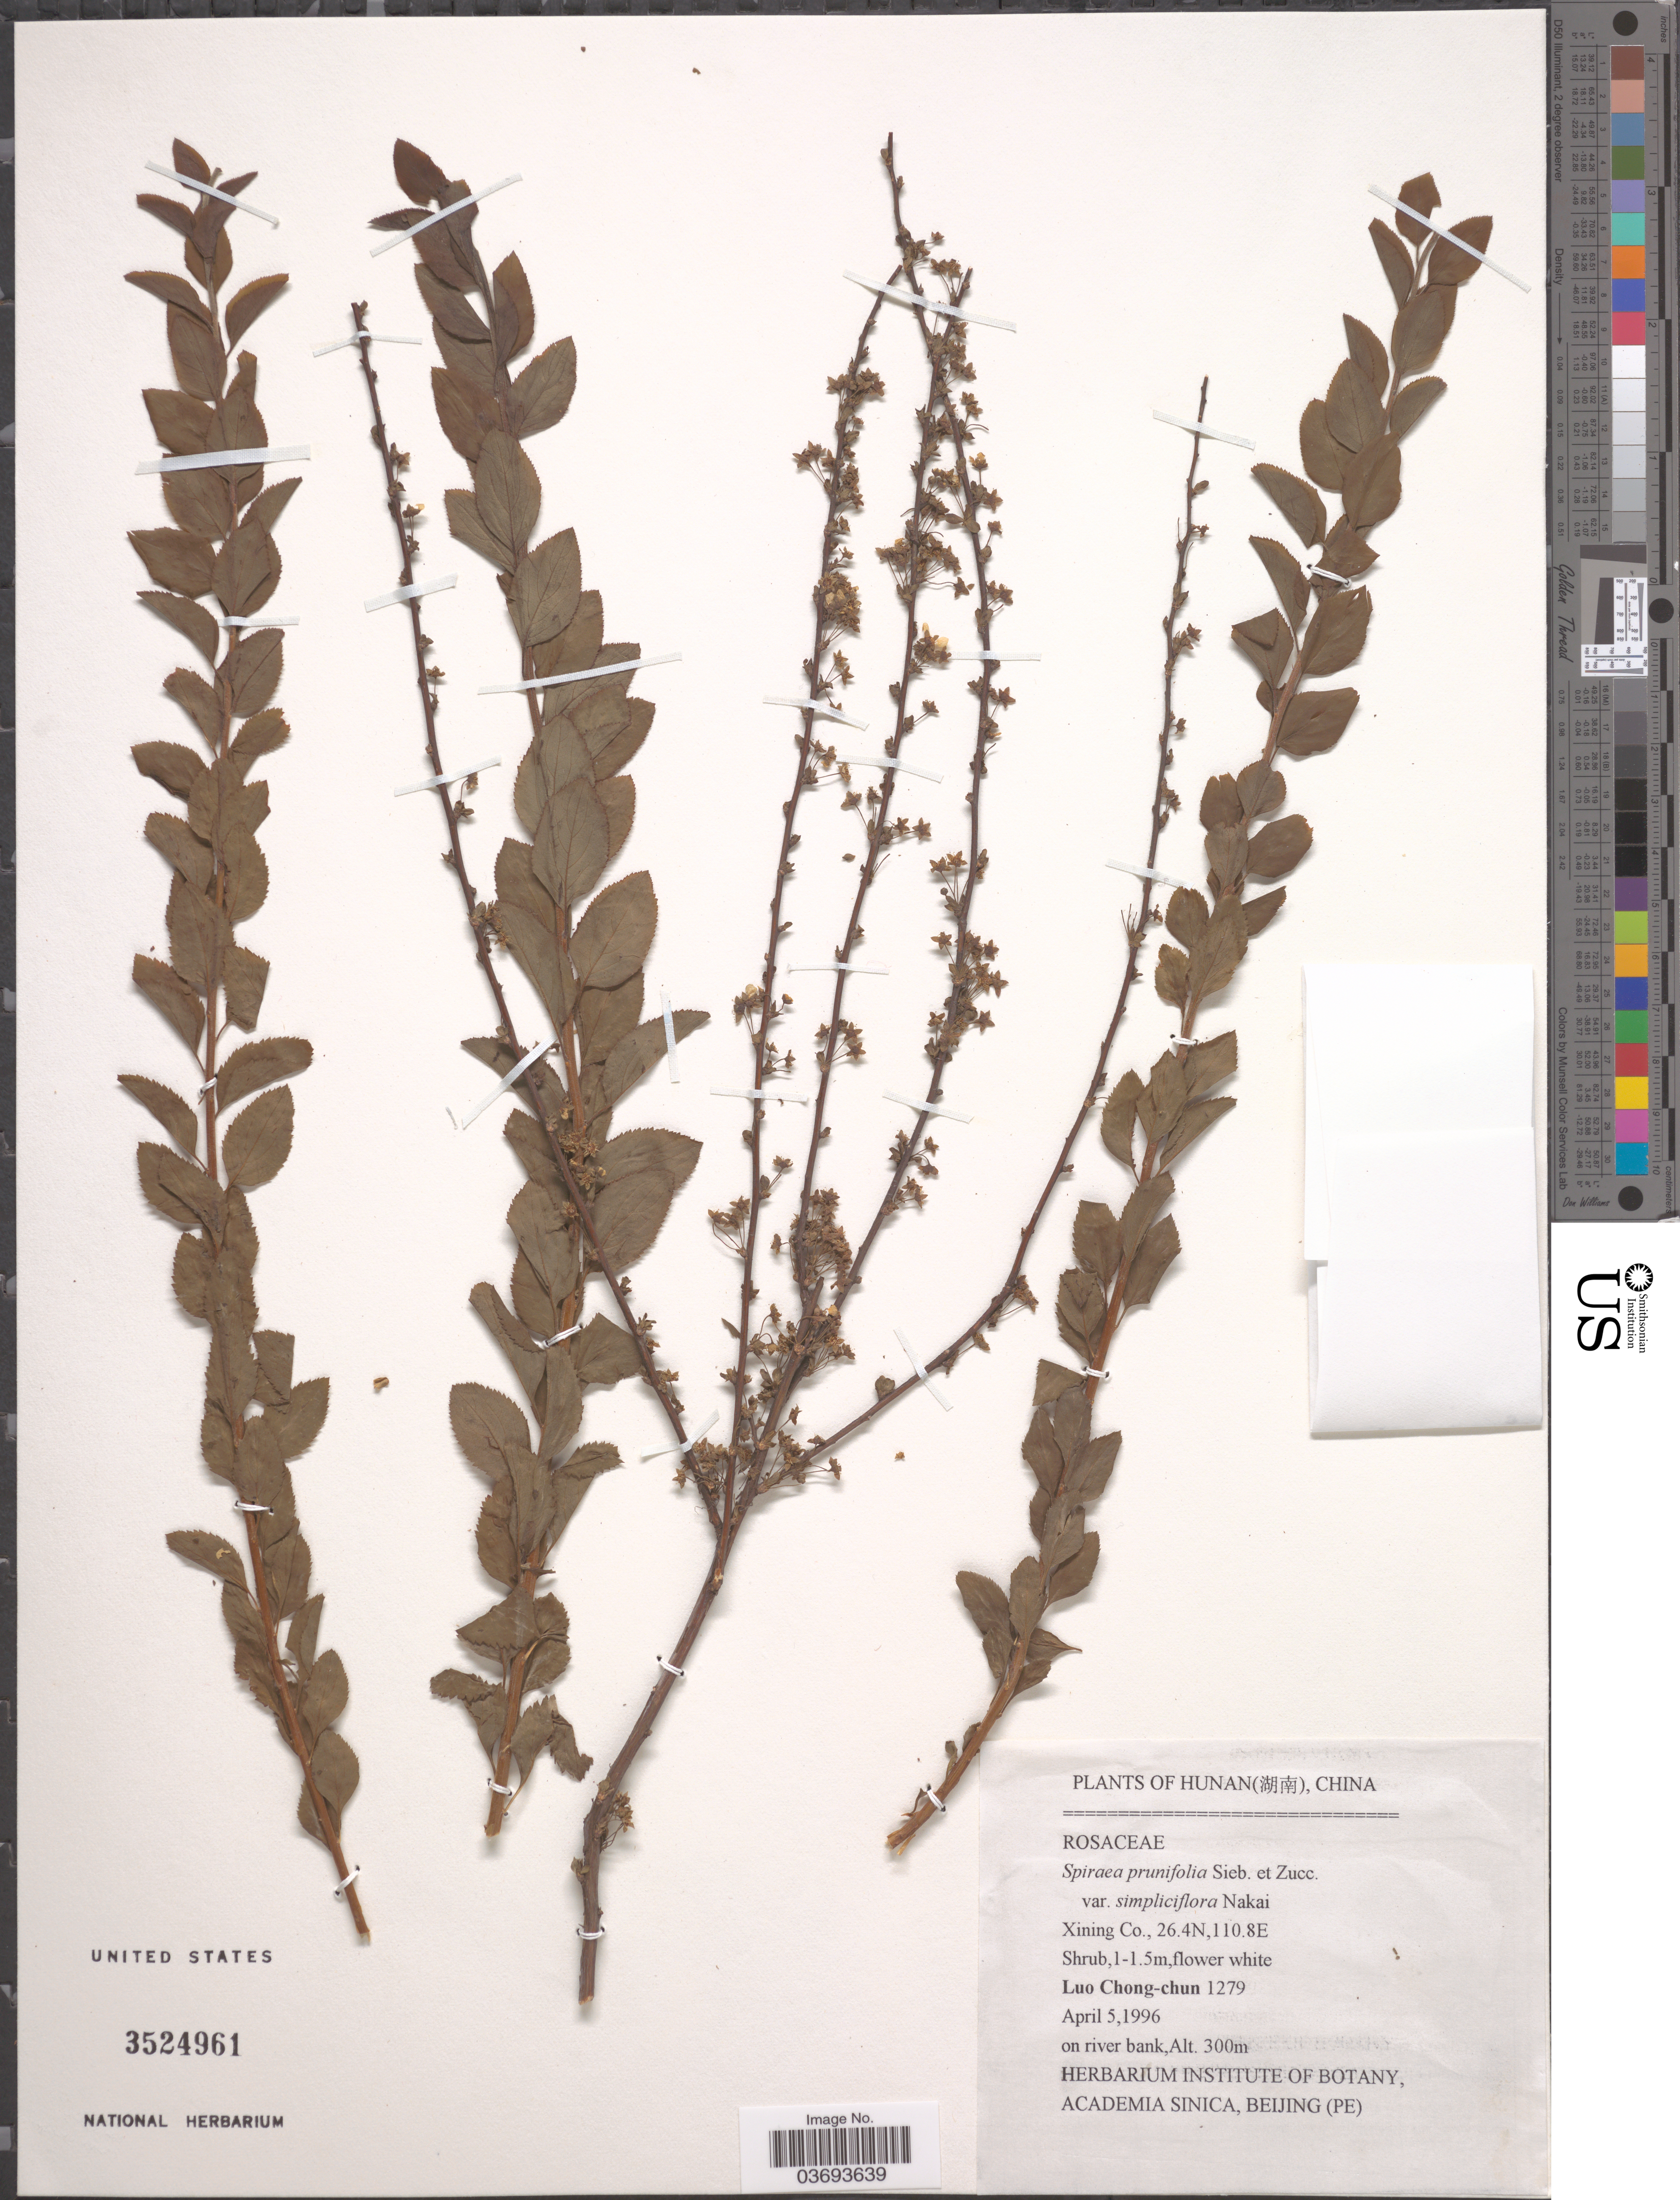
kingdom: Plantae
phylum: Tracheophyta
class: Magnoliopsida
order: Rosales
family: Rosaceae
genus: Spiraea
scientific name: Spiraea prunifolia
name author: Siebold & Zucc.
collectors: L. Chong-Chun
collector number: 1279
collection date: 1996-04-05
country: China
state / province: Hunan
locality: Xining Co.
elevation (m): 300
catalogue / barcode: US 3524961